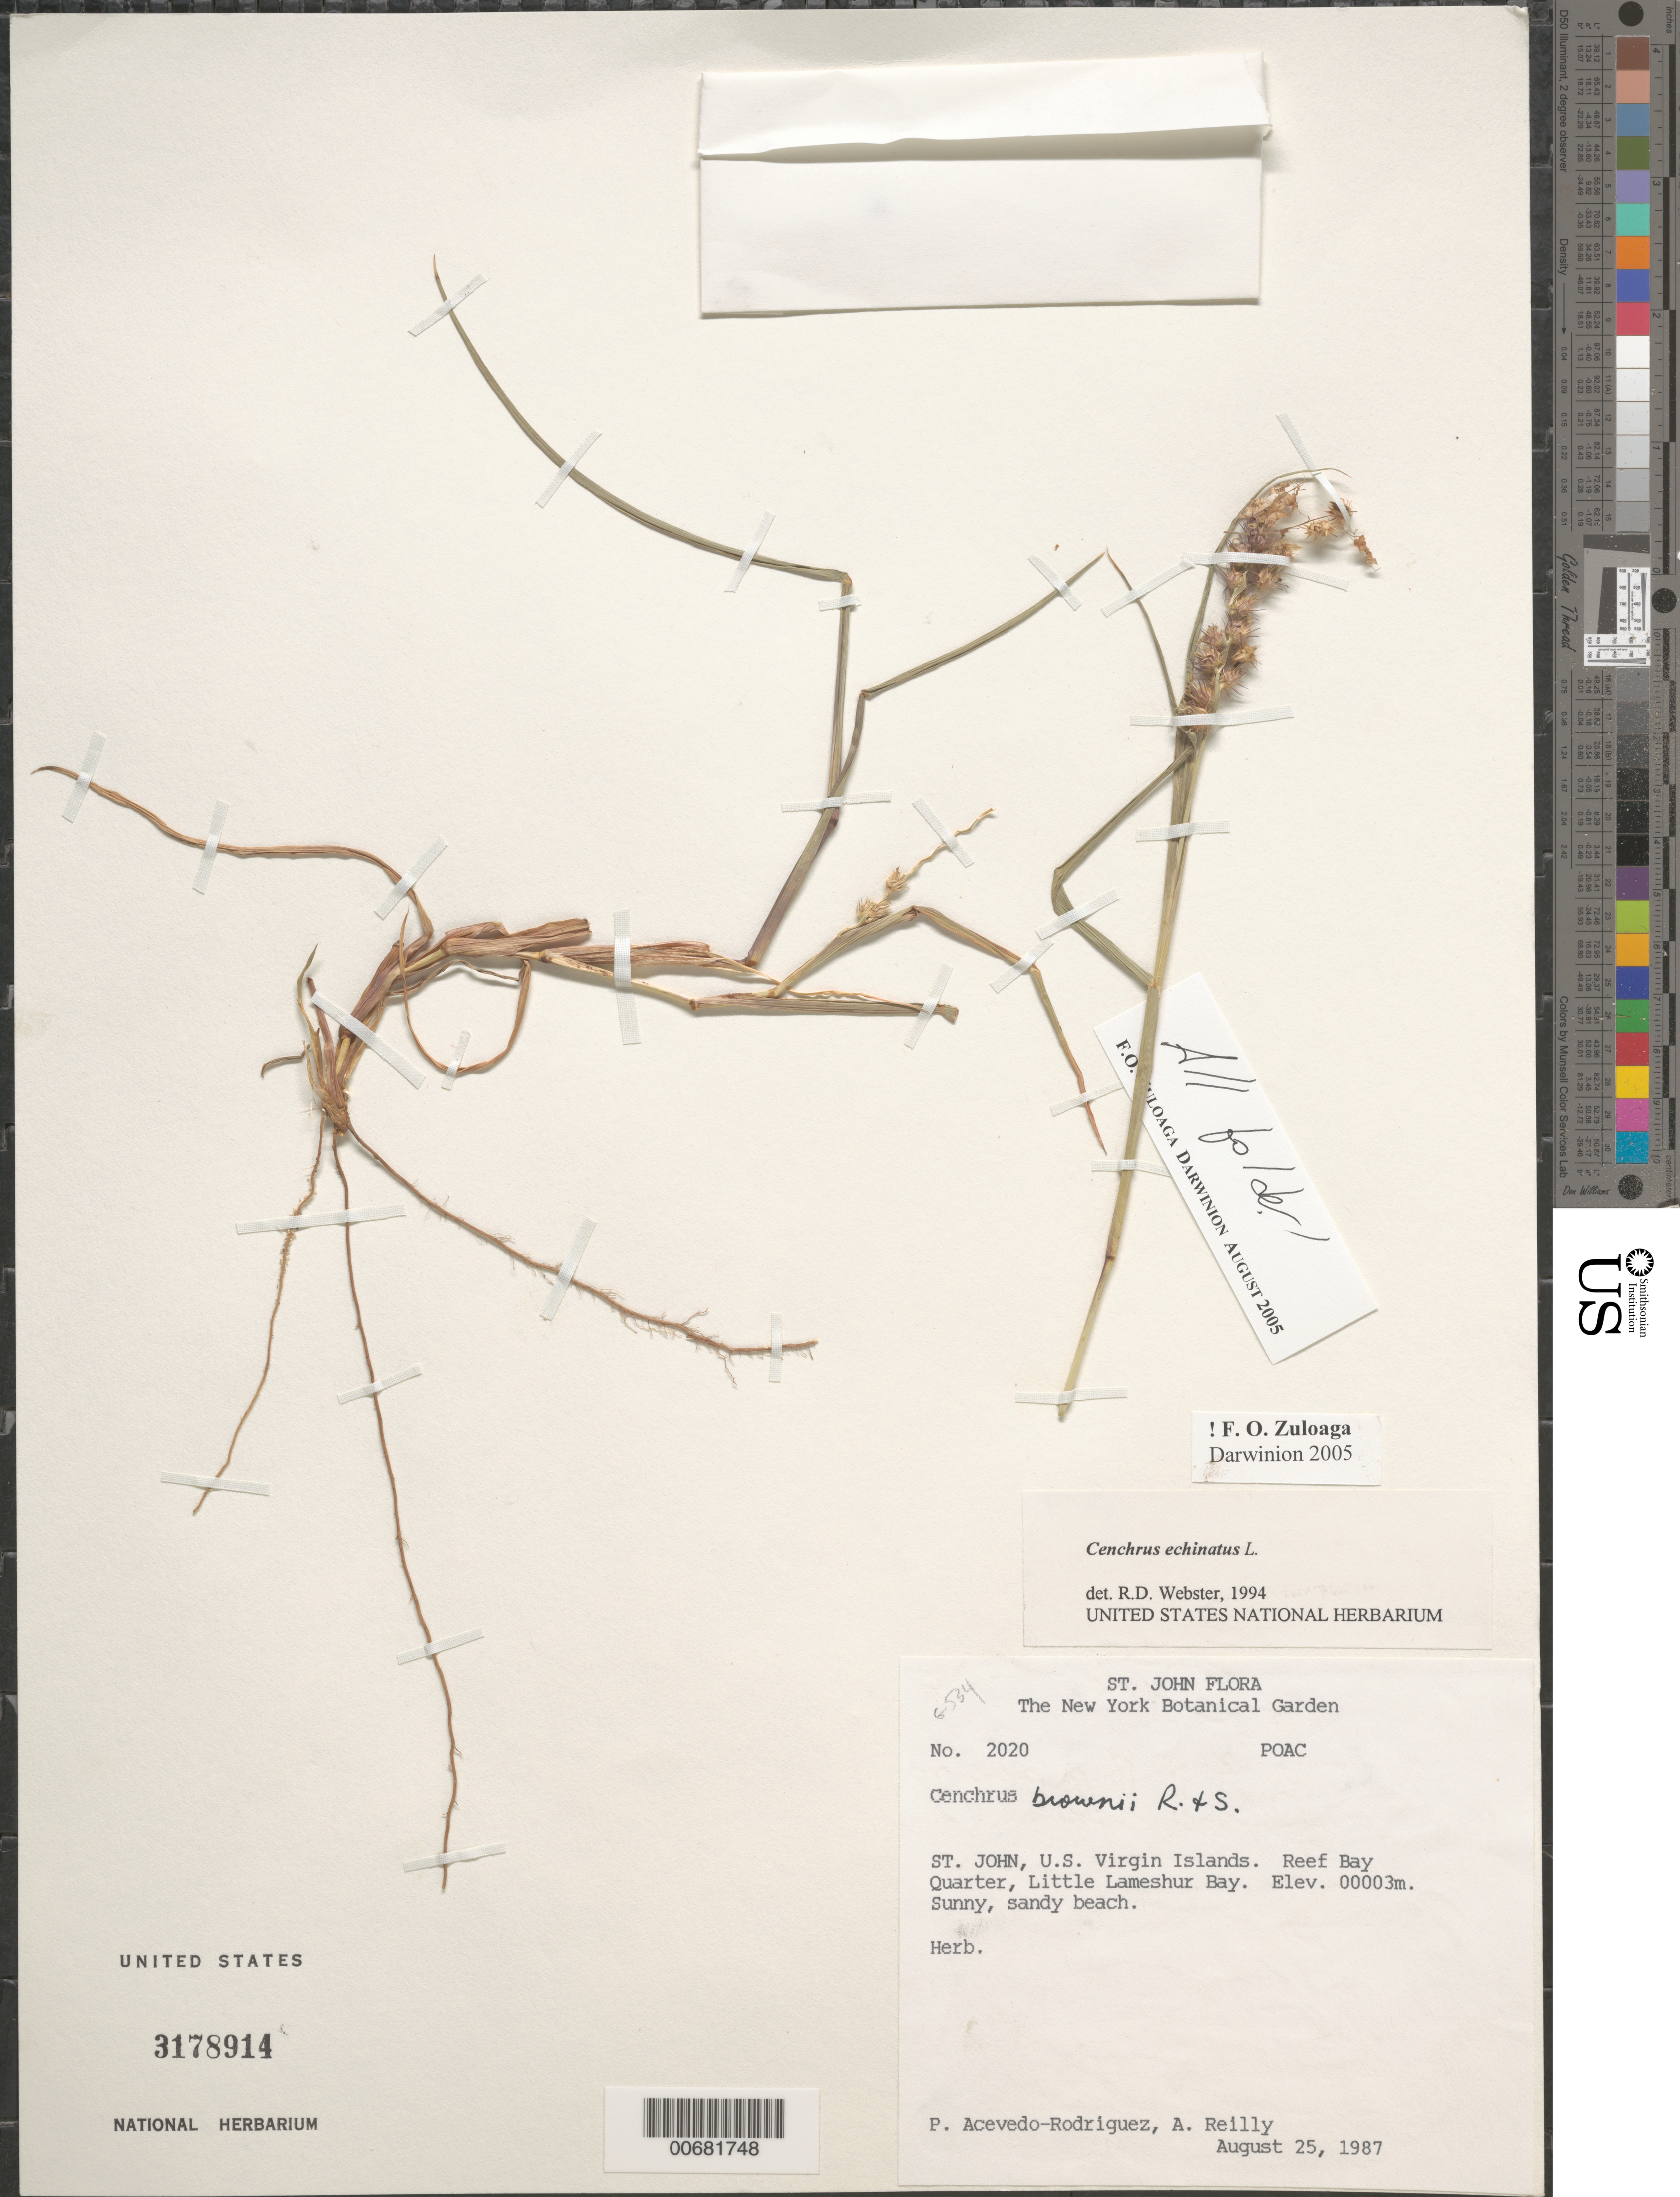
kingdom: Plantae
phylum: Tracheophyta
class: Liliopsida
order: Poales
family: Poaceae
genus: Cenchrus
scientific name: Cenchrus echinatus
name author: L.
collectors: P. Acevedo-Rodr. & A. Reilly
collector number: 2020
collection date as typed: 25 Aug 1987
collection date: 1987-08-25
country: U.S. Virgin Islands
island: St. John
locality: Reef Bay Quarter; Little Lameshur Bay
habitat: Sunny, sandy beach.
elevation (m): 3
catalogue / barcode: US 3178914